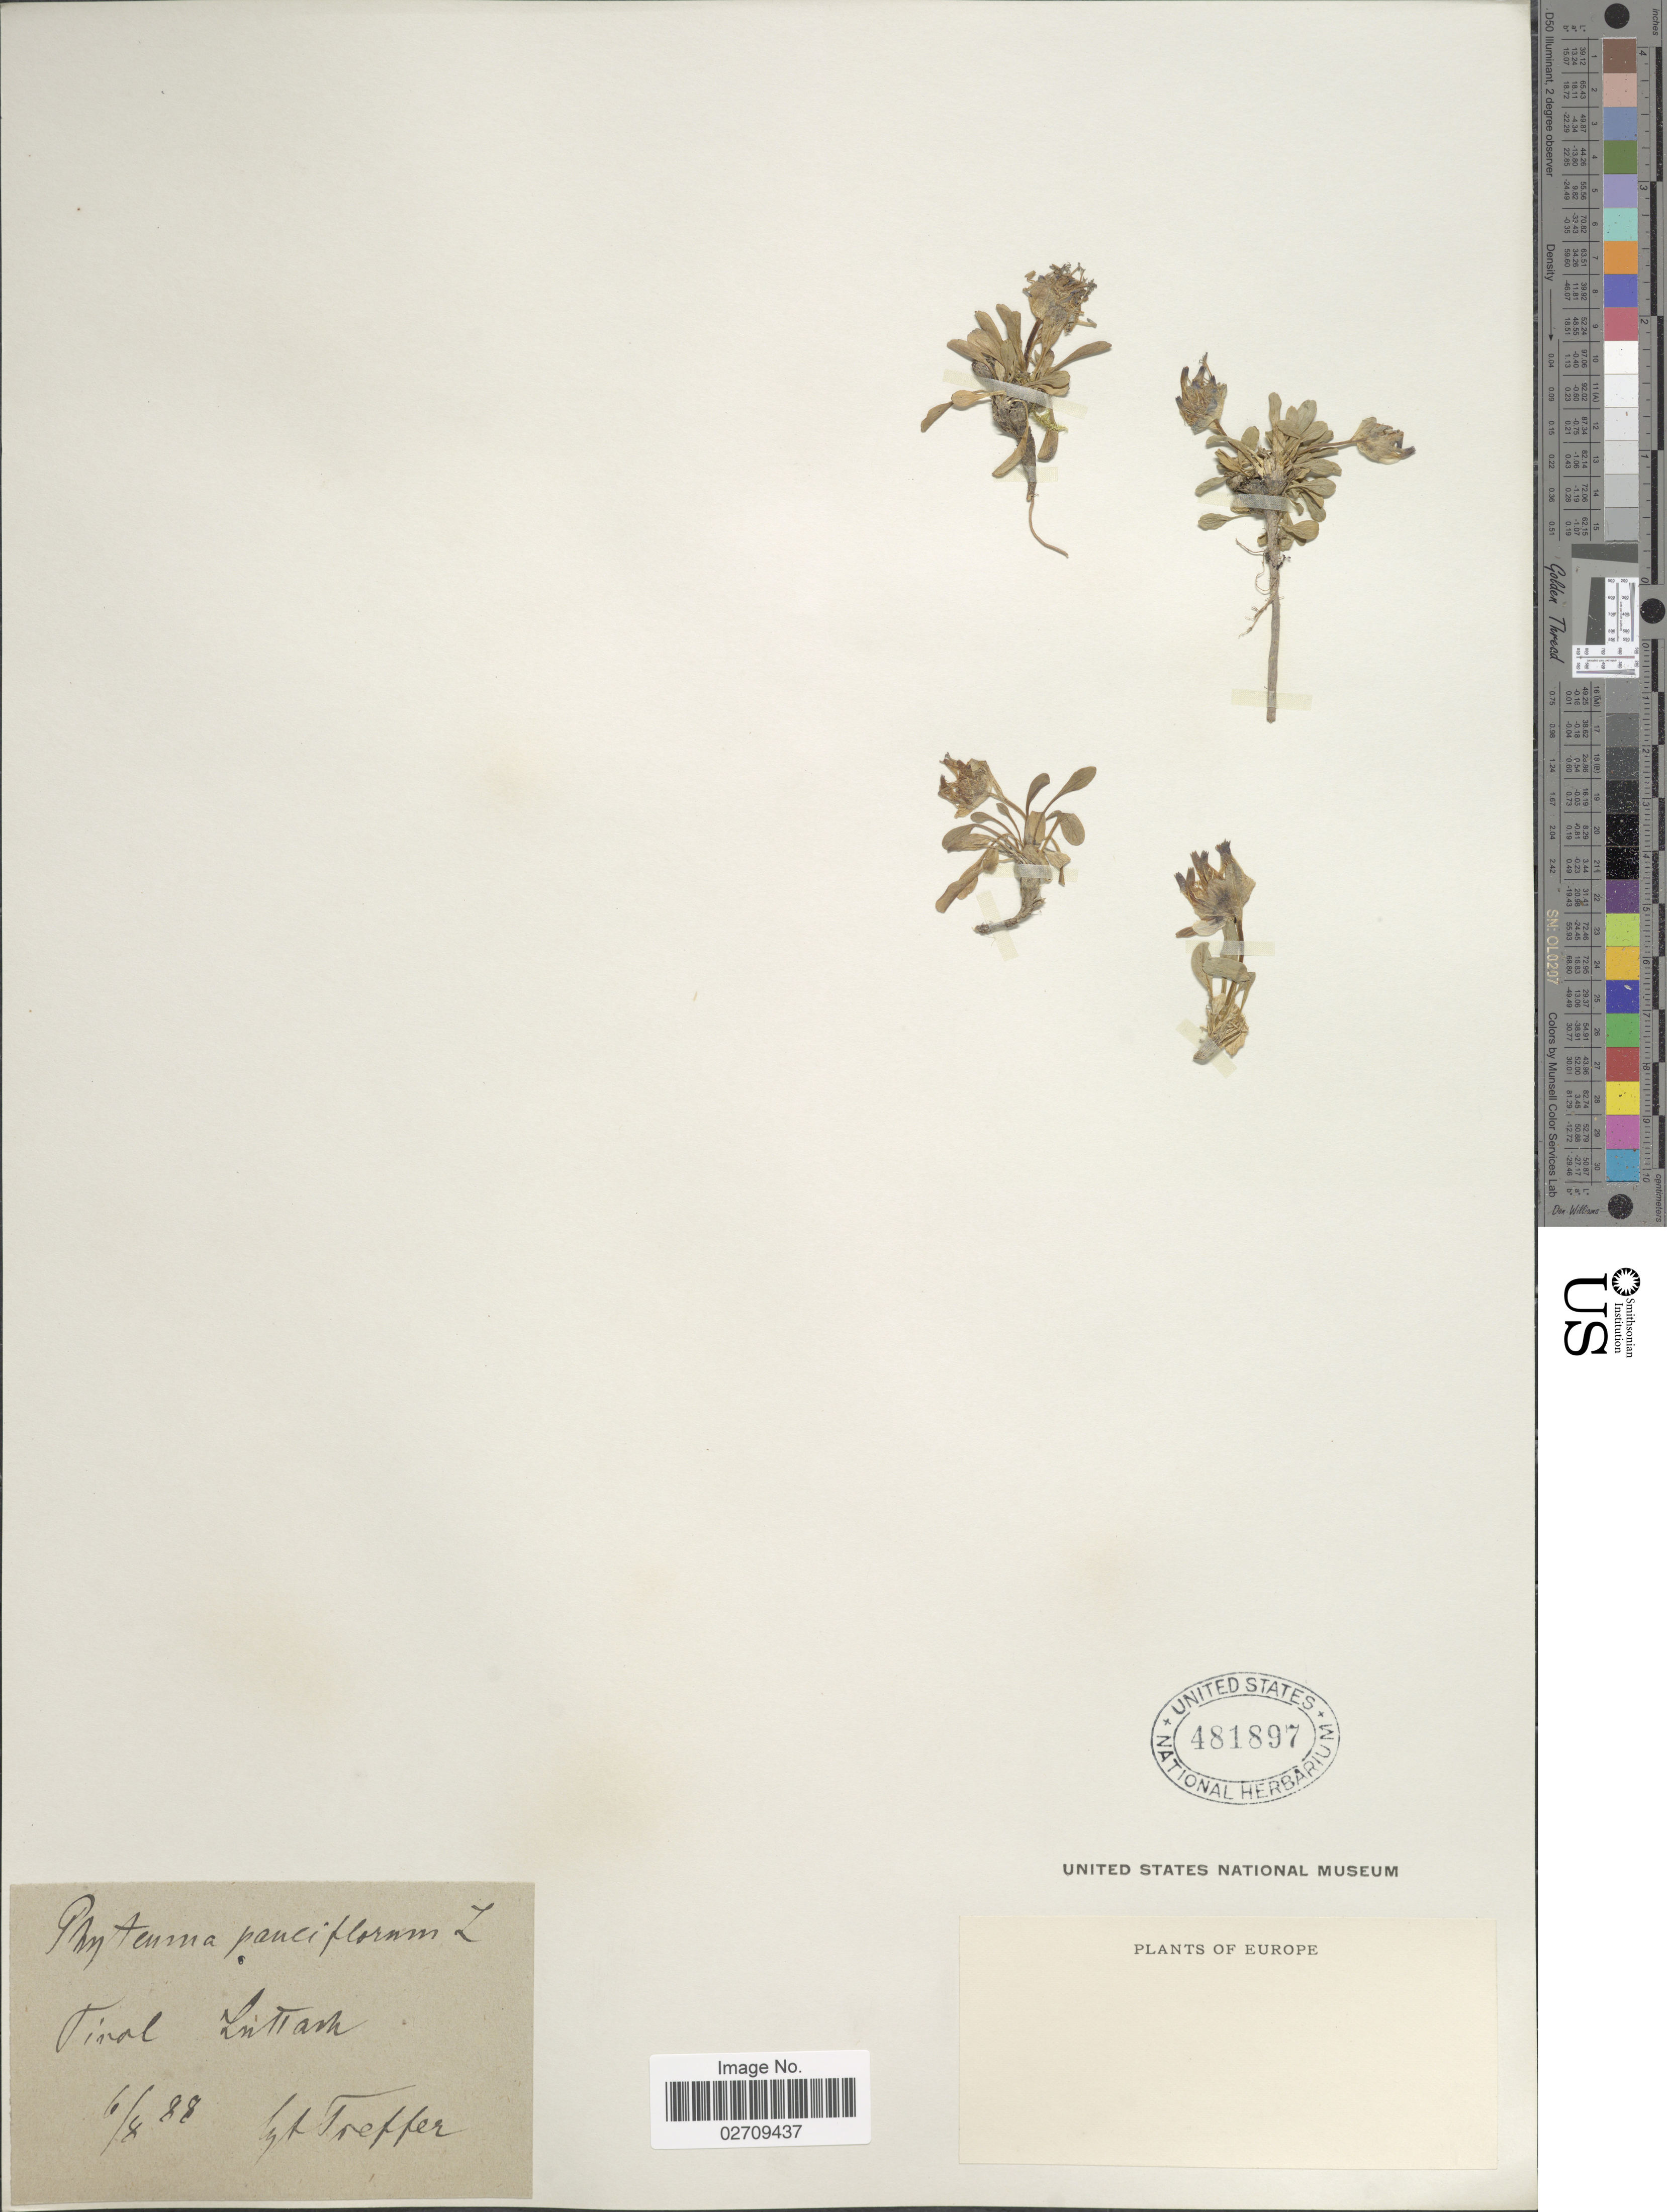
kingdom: Plantae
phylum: Tracheophyta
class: Magnoliopsida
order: Asterales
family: Campanulaceae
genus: Phyteuma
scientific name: Phyteuma pauciflorum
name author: L.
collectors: Treffer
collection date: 1888-08-06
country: Austria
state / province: Tirol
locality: Tirol, Leisach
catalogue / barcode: US 481897